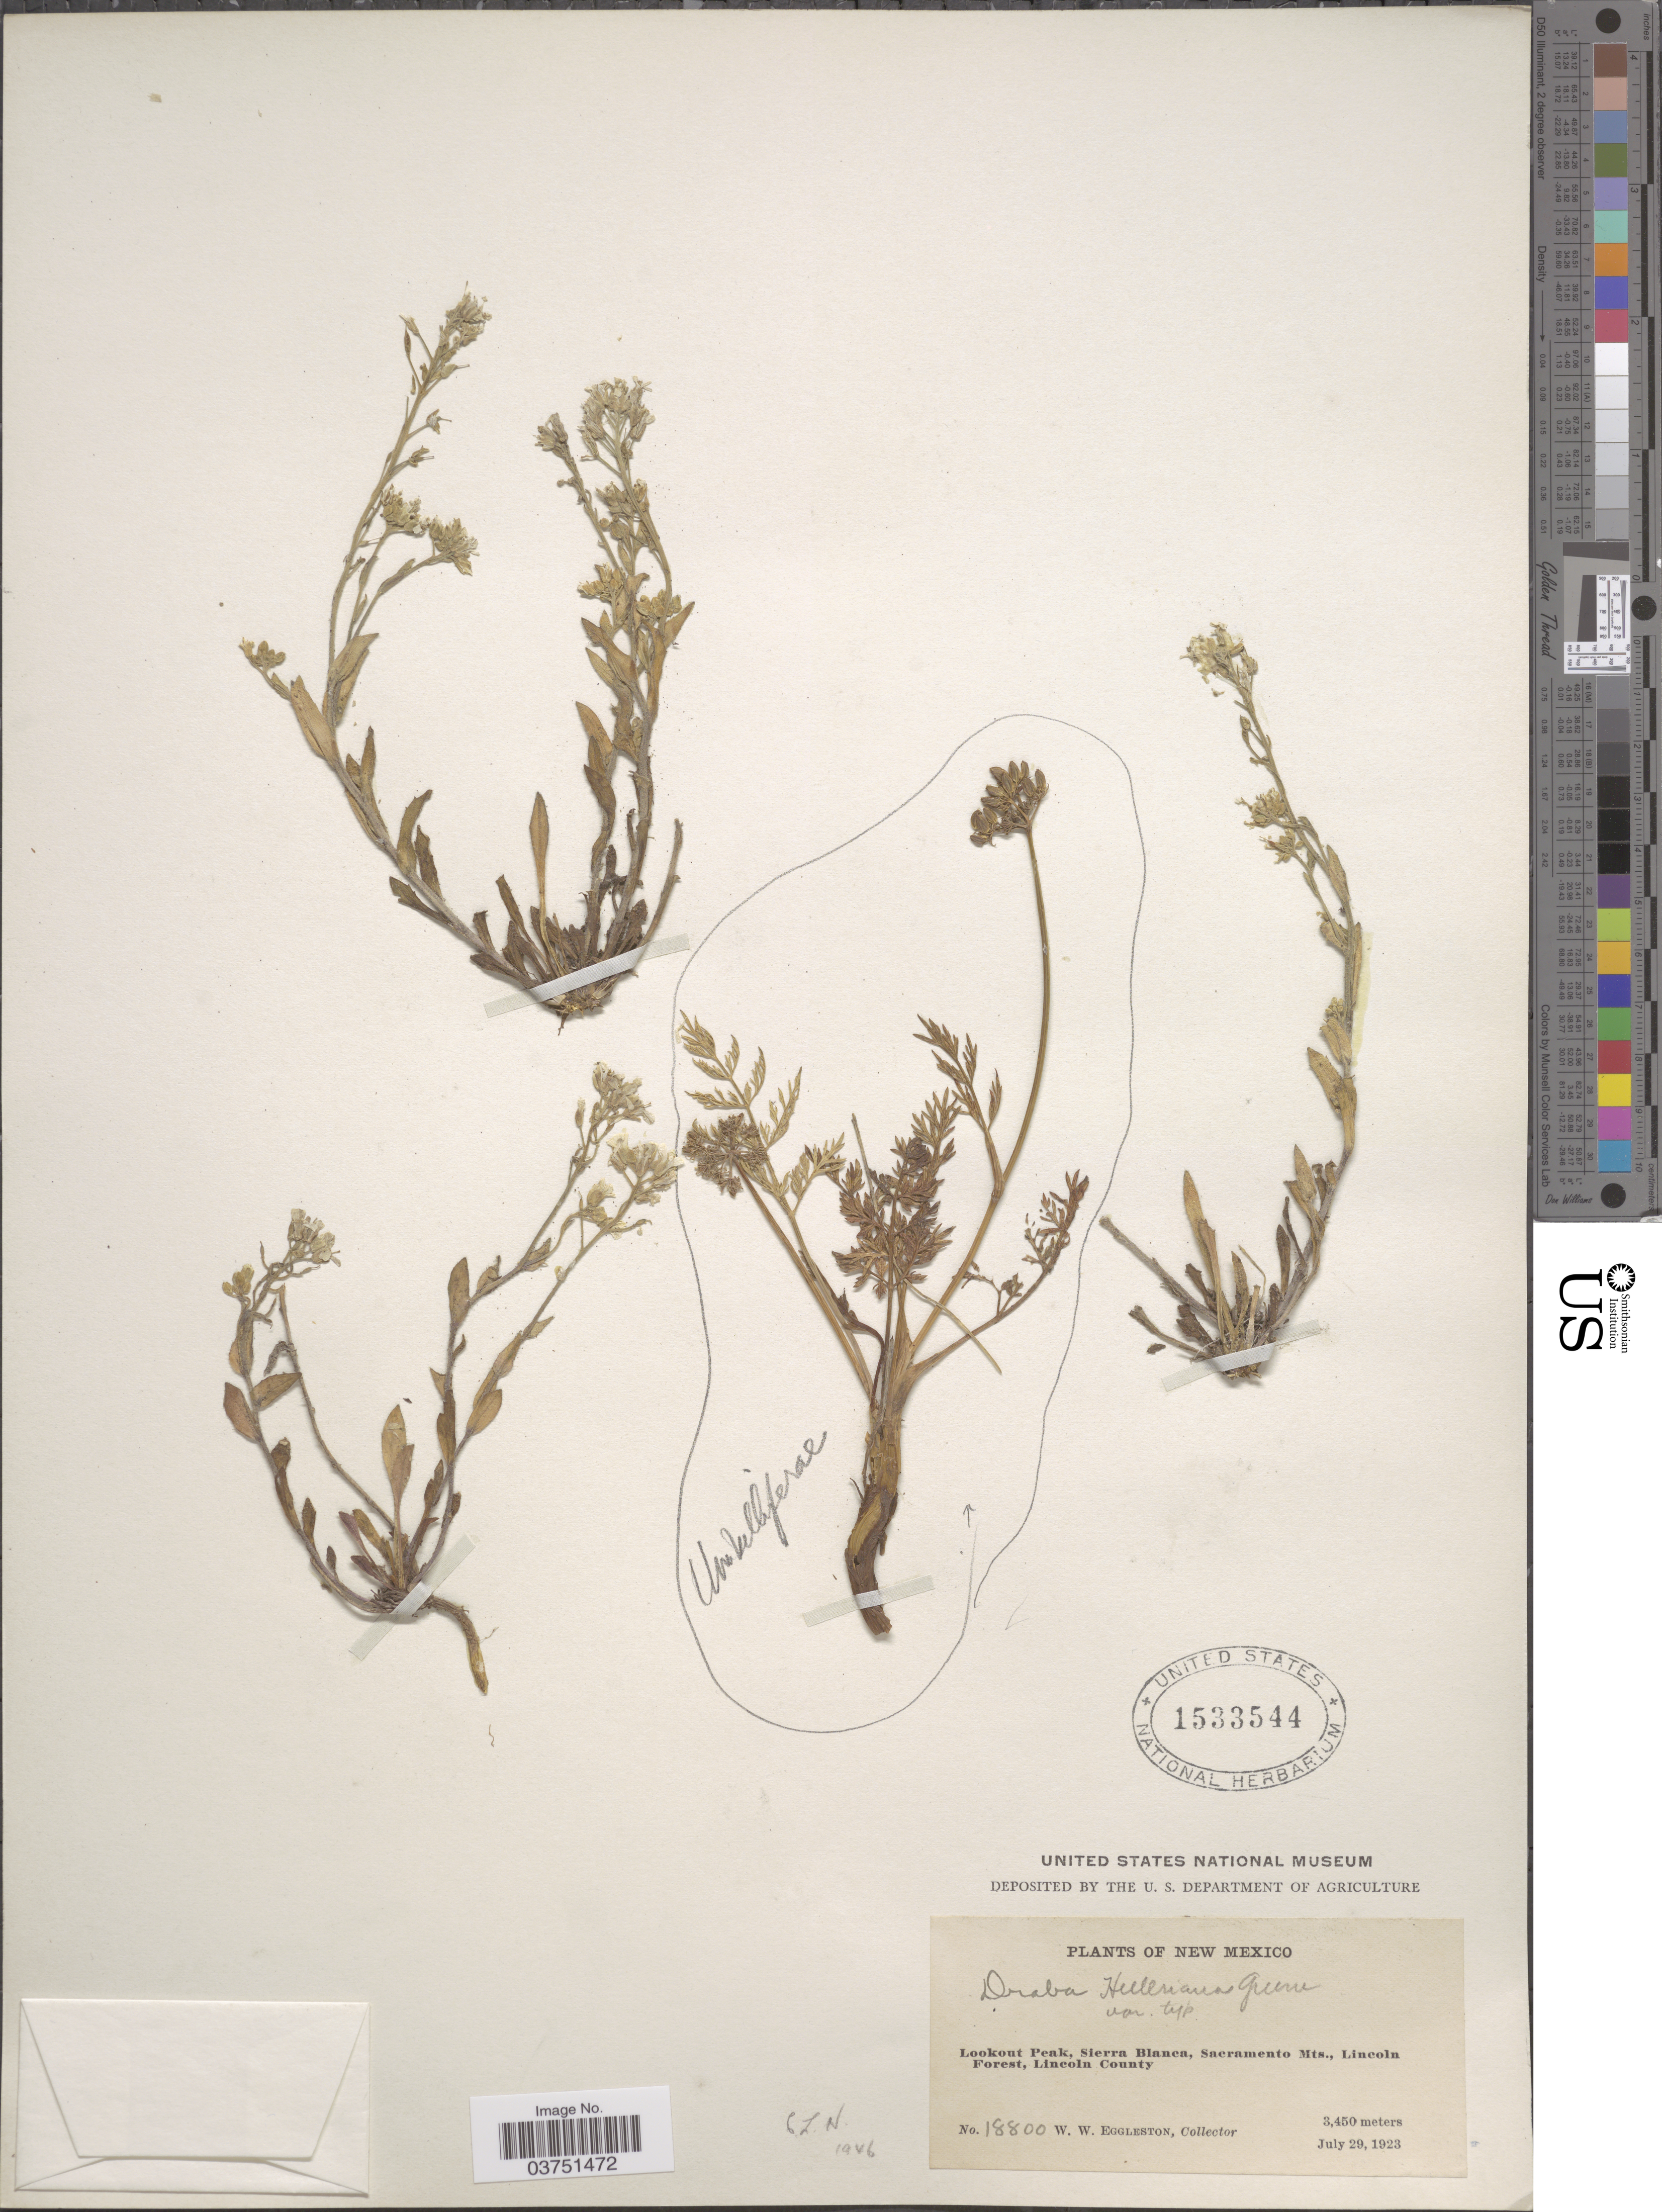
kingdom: Plantae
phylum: Tracheophyta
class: Magnoliopsida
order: Brassicales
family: Brassicaceae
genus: Draba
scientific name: Draba helleriana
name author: Greene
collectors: W. W. Eggleston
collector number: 18800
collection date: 1923-07-29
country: United States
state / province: New Mexico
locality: Lookout Peak, Sierra Blanca, Sacramento Mts., Lincoln Forest, Lincoln County.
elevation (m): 3450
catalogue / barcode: US 1533544